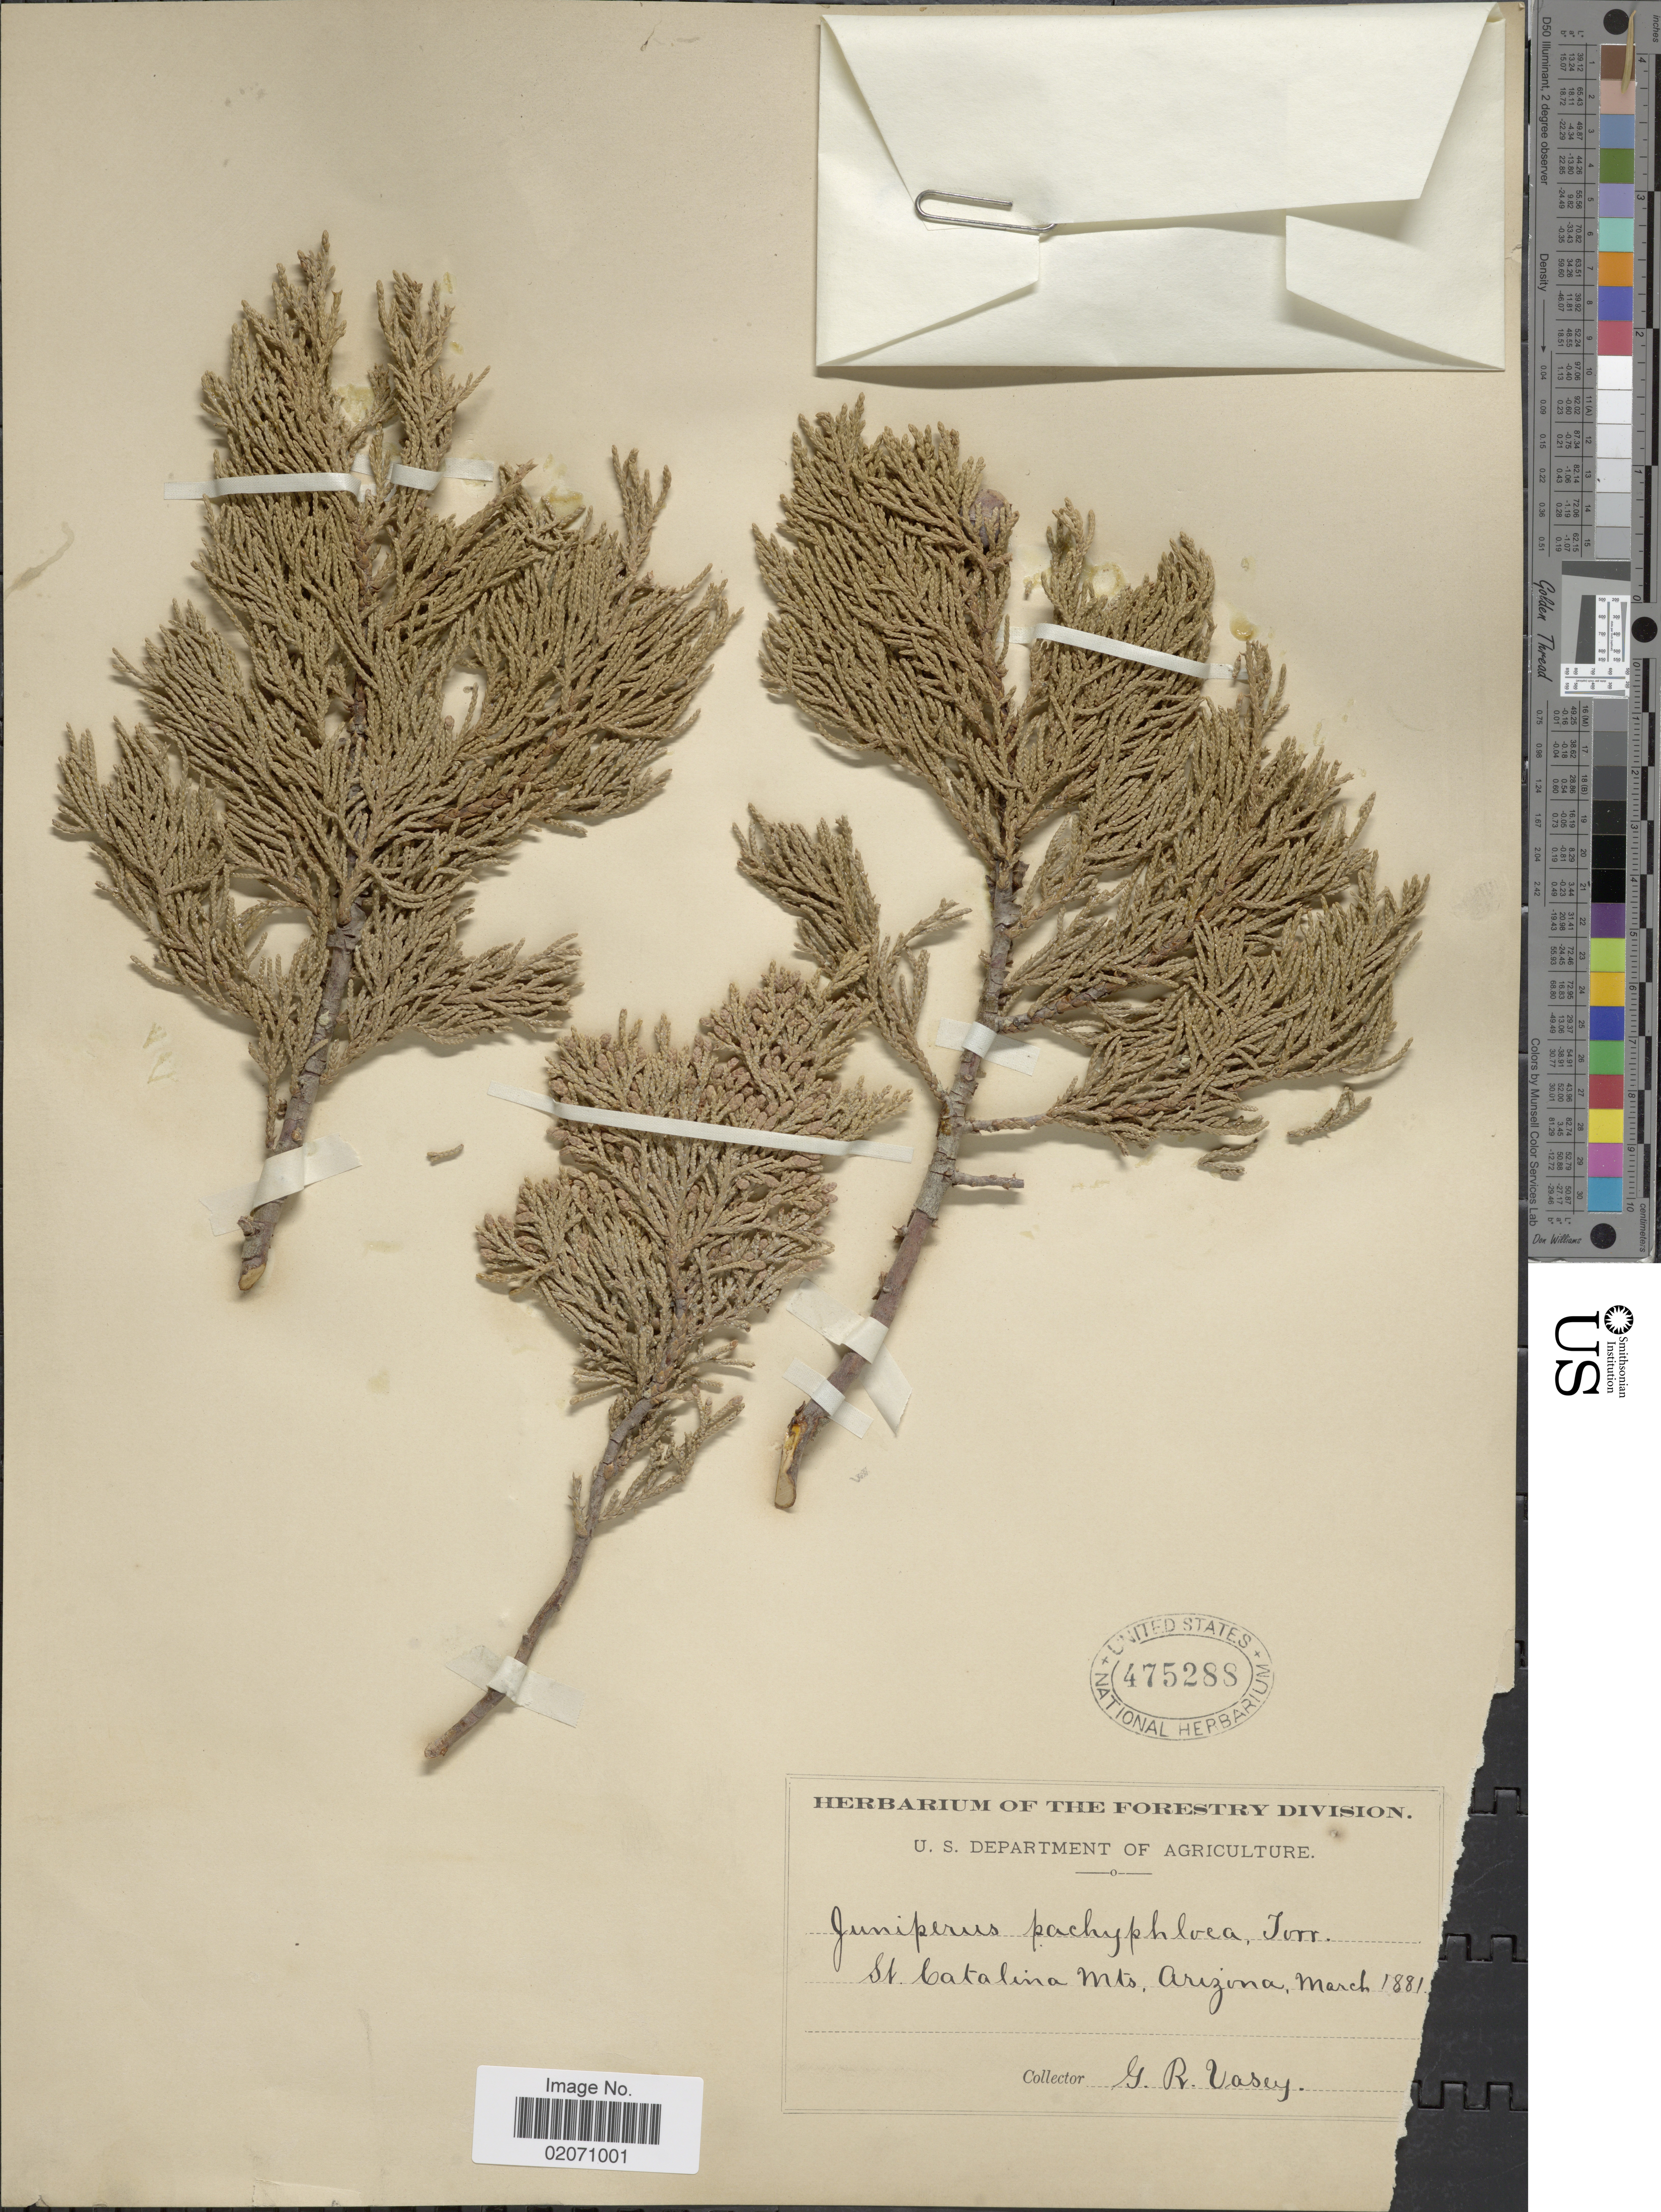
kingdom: Plantae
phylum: Tracheophyta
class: Pinopsida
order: Pinales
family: Cupressaceae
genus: Juniperus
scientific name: Juniperus deppeana var. pachyphlaea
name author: (Torr.) Martínez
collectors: G. R. Vasey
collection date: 1881-03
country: United States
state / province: Arizona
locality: St. Catalina Mts.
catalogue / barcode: US 475288